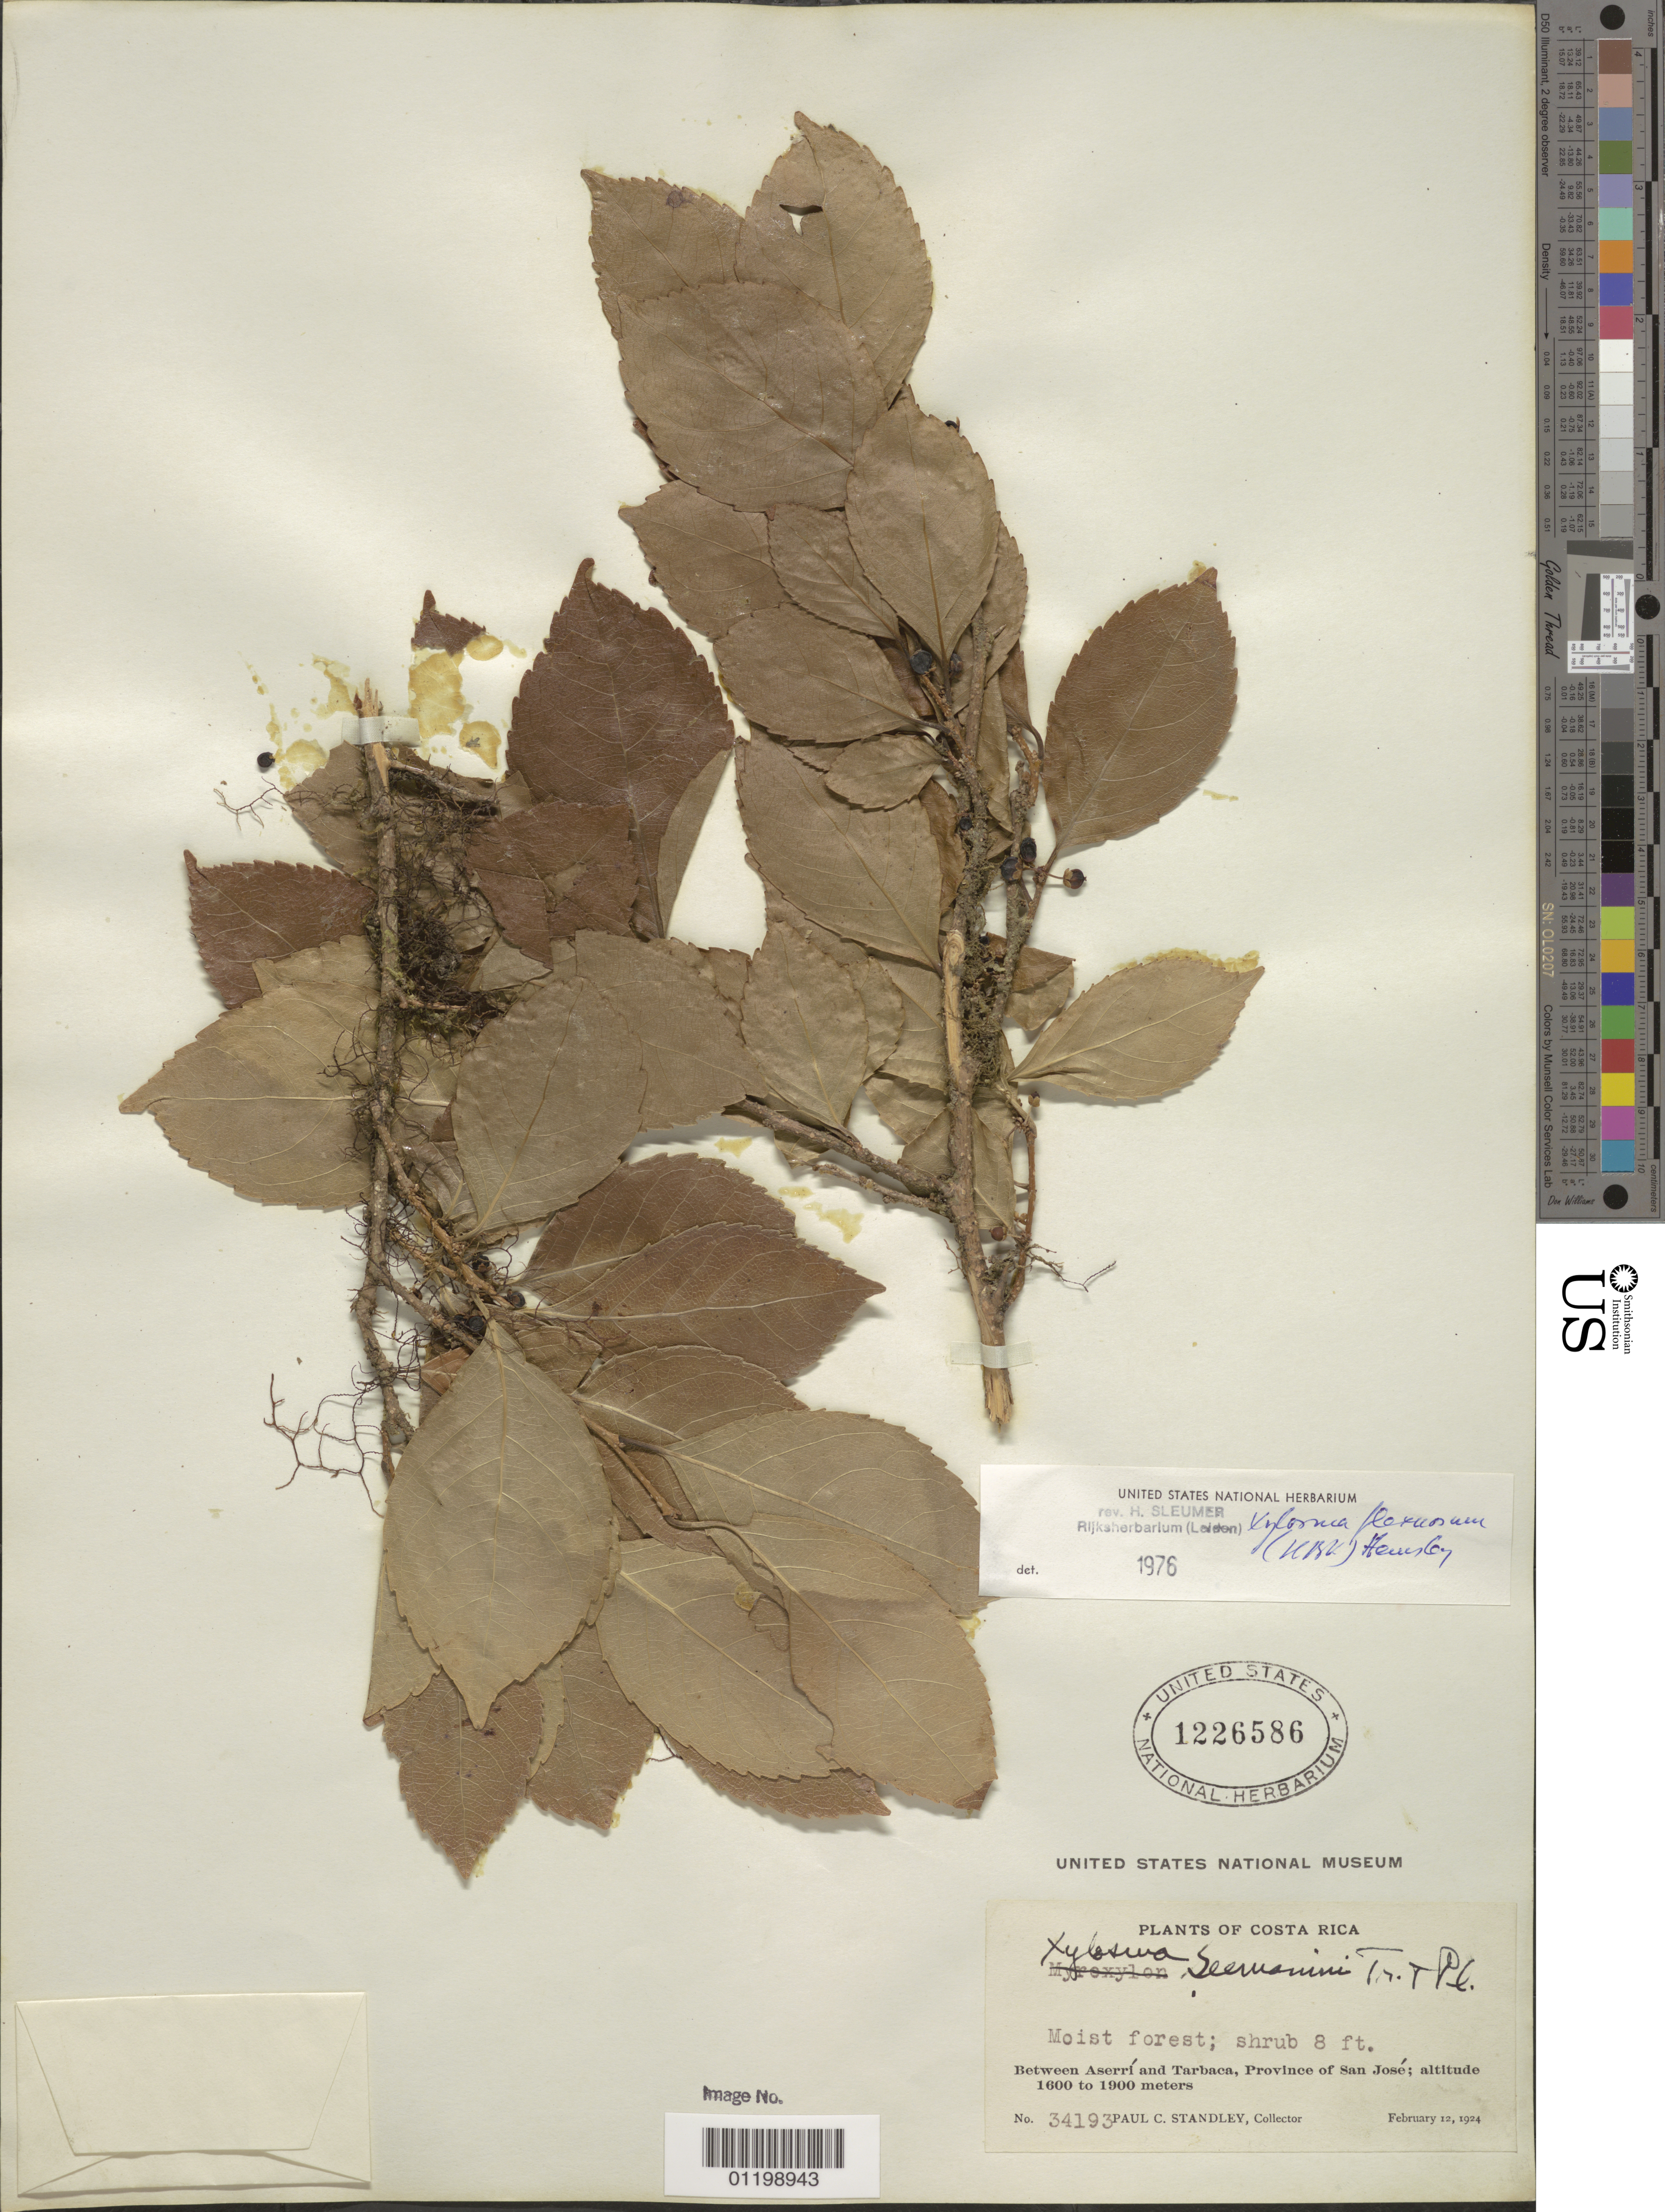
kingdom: Plantae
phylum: Tracheophyta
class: Magnoliopsida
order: Malpighiales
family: Salicaceae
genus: Xylosma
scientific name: Xylosma flexuosa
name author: (Kunth) Hemsl.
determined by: Sleumer, H. O.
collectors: P. C. Standley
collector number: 34193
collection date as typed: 12 Feb 1924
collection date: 1924-02-12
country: Costa Rica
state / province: San José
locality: Between Aserri and Tarbaca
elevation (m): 1600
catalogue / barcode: US 1226586